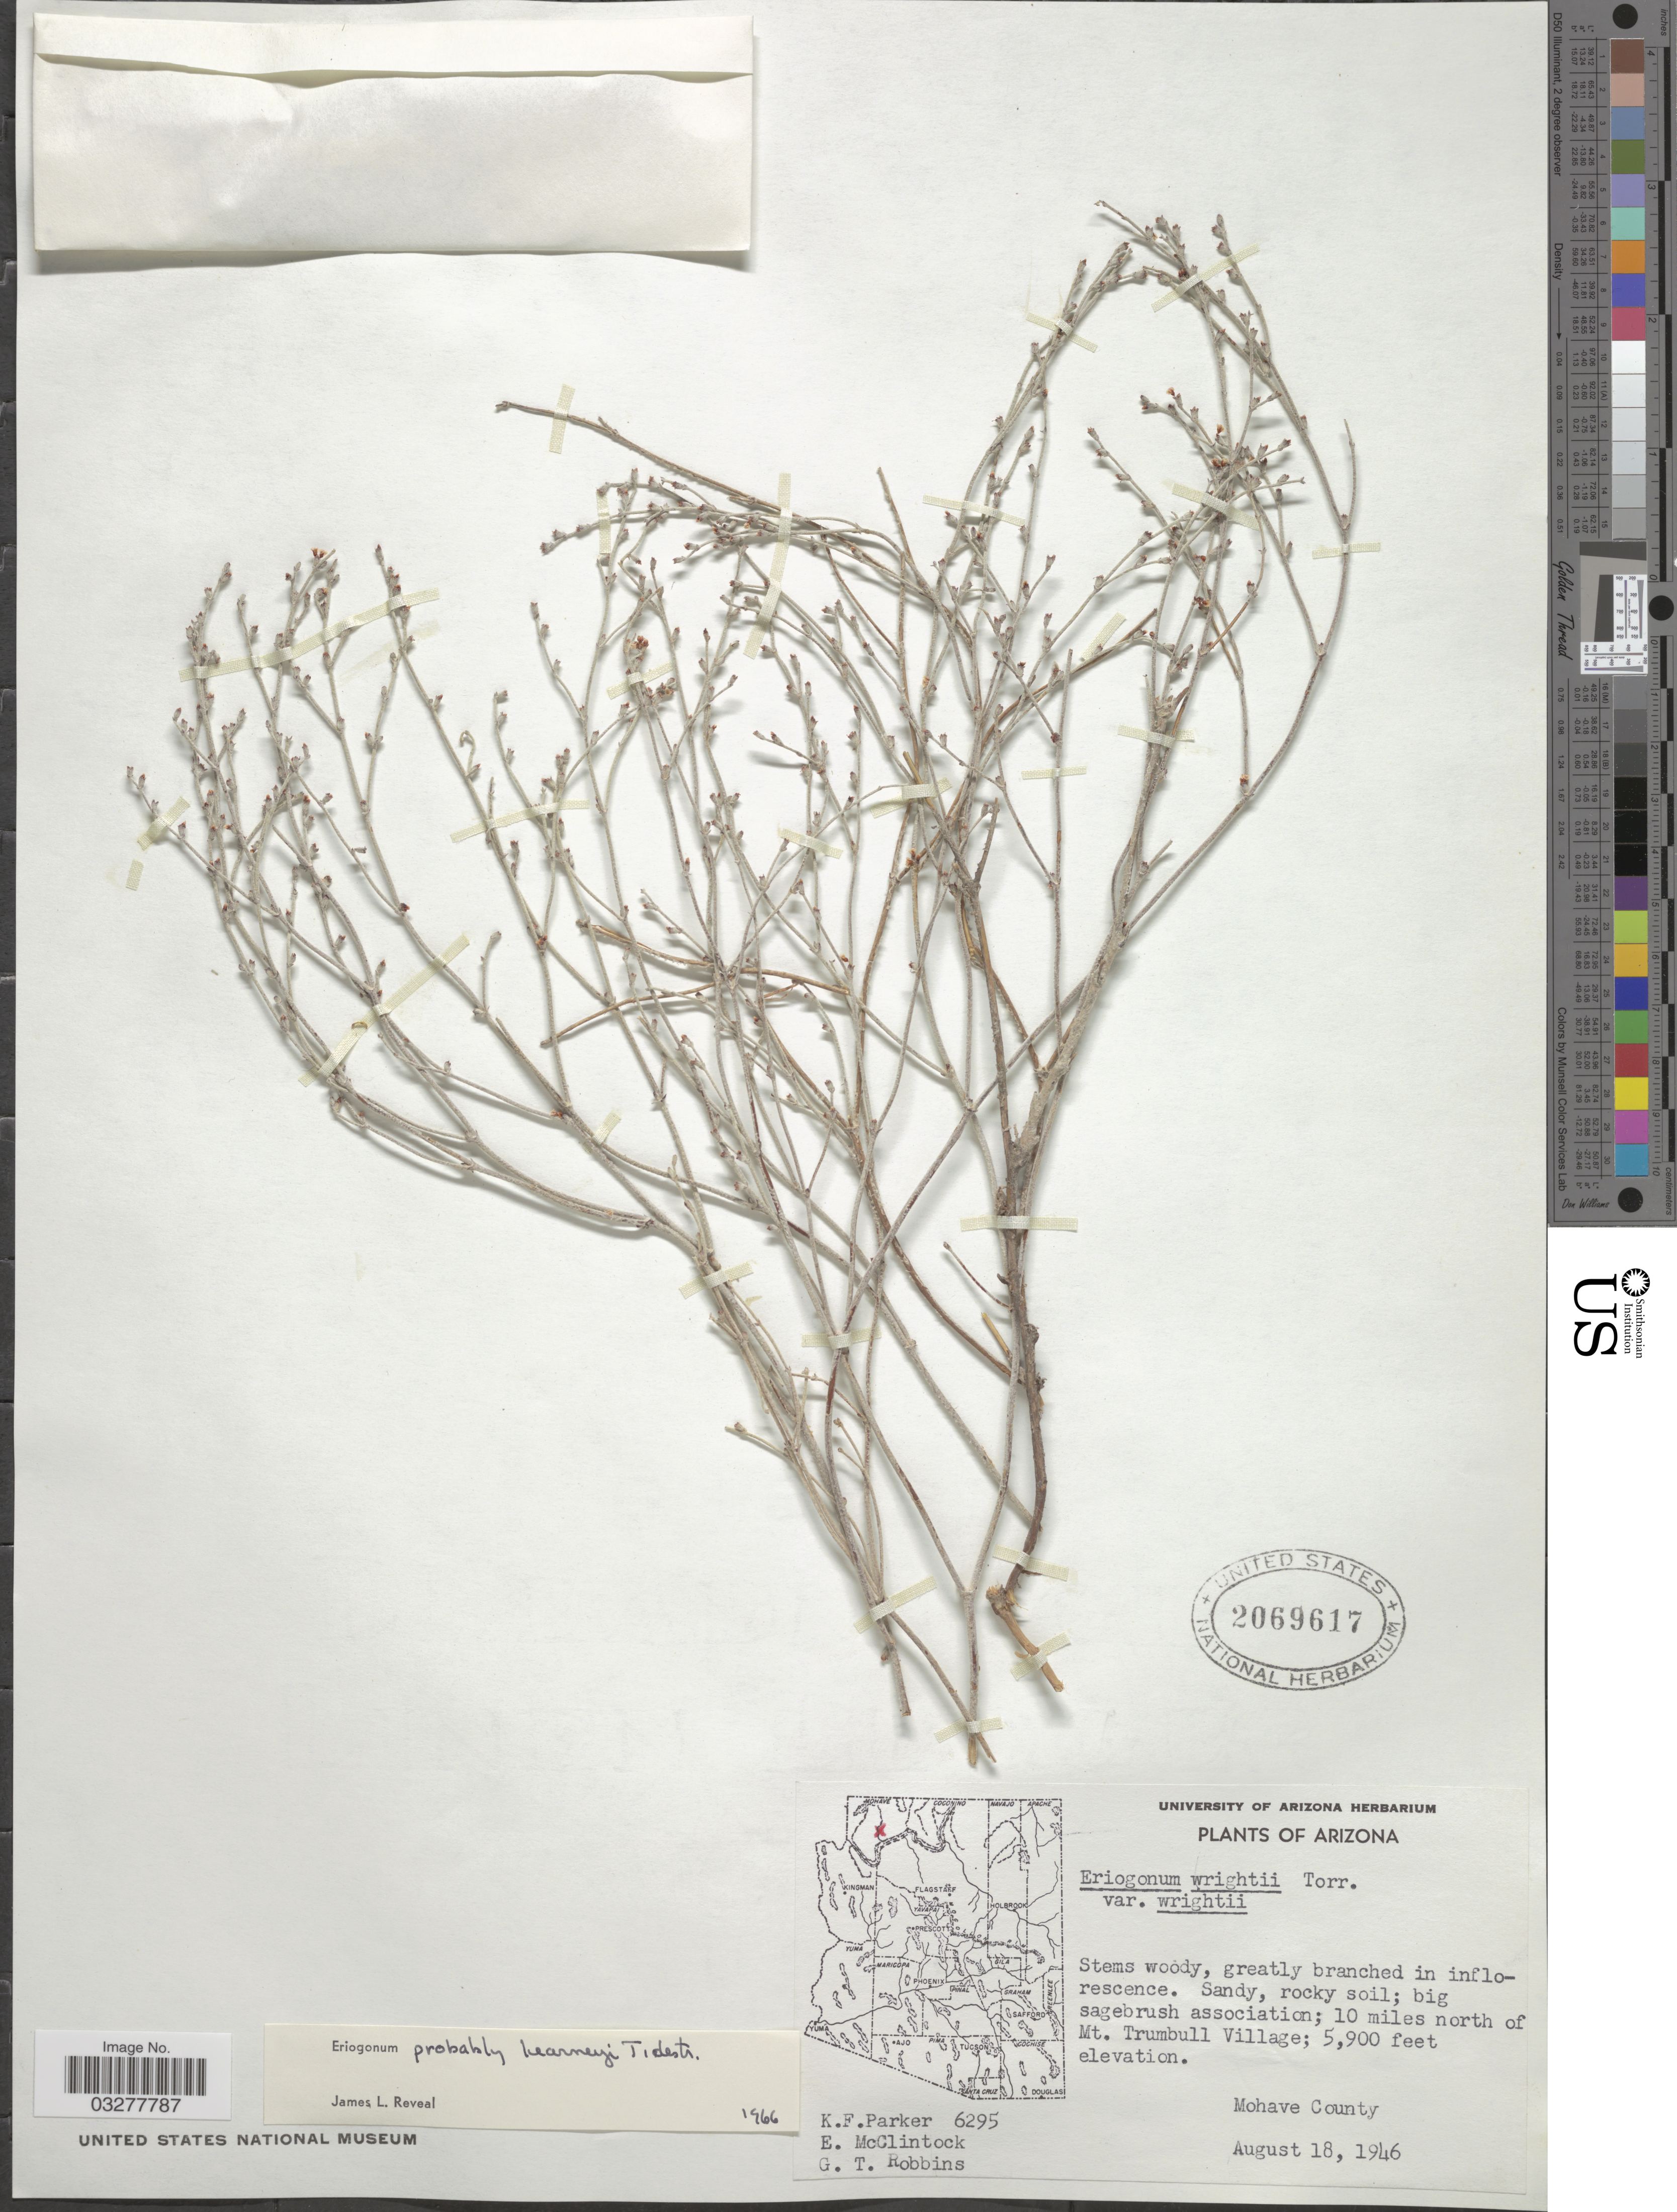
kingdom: Plantae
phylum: Tracheophyta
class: Magnoliopsida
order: Caryophyllales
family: Polygonaceae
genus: Eriogonum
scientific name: Eriogonum kearneyi var. kearneyi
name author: Tidestr.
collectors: K. F. Parker, E. McClintock & G. T. Robbins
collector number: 6295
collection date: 1946-08-18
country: United States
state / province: Arizona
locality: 10 miles north of Mt. Trumbull Village. Mohave County.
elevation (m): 1798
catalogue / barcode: US 2069617